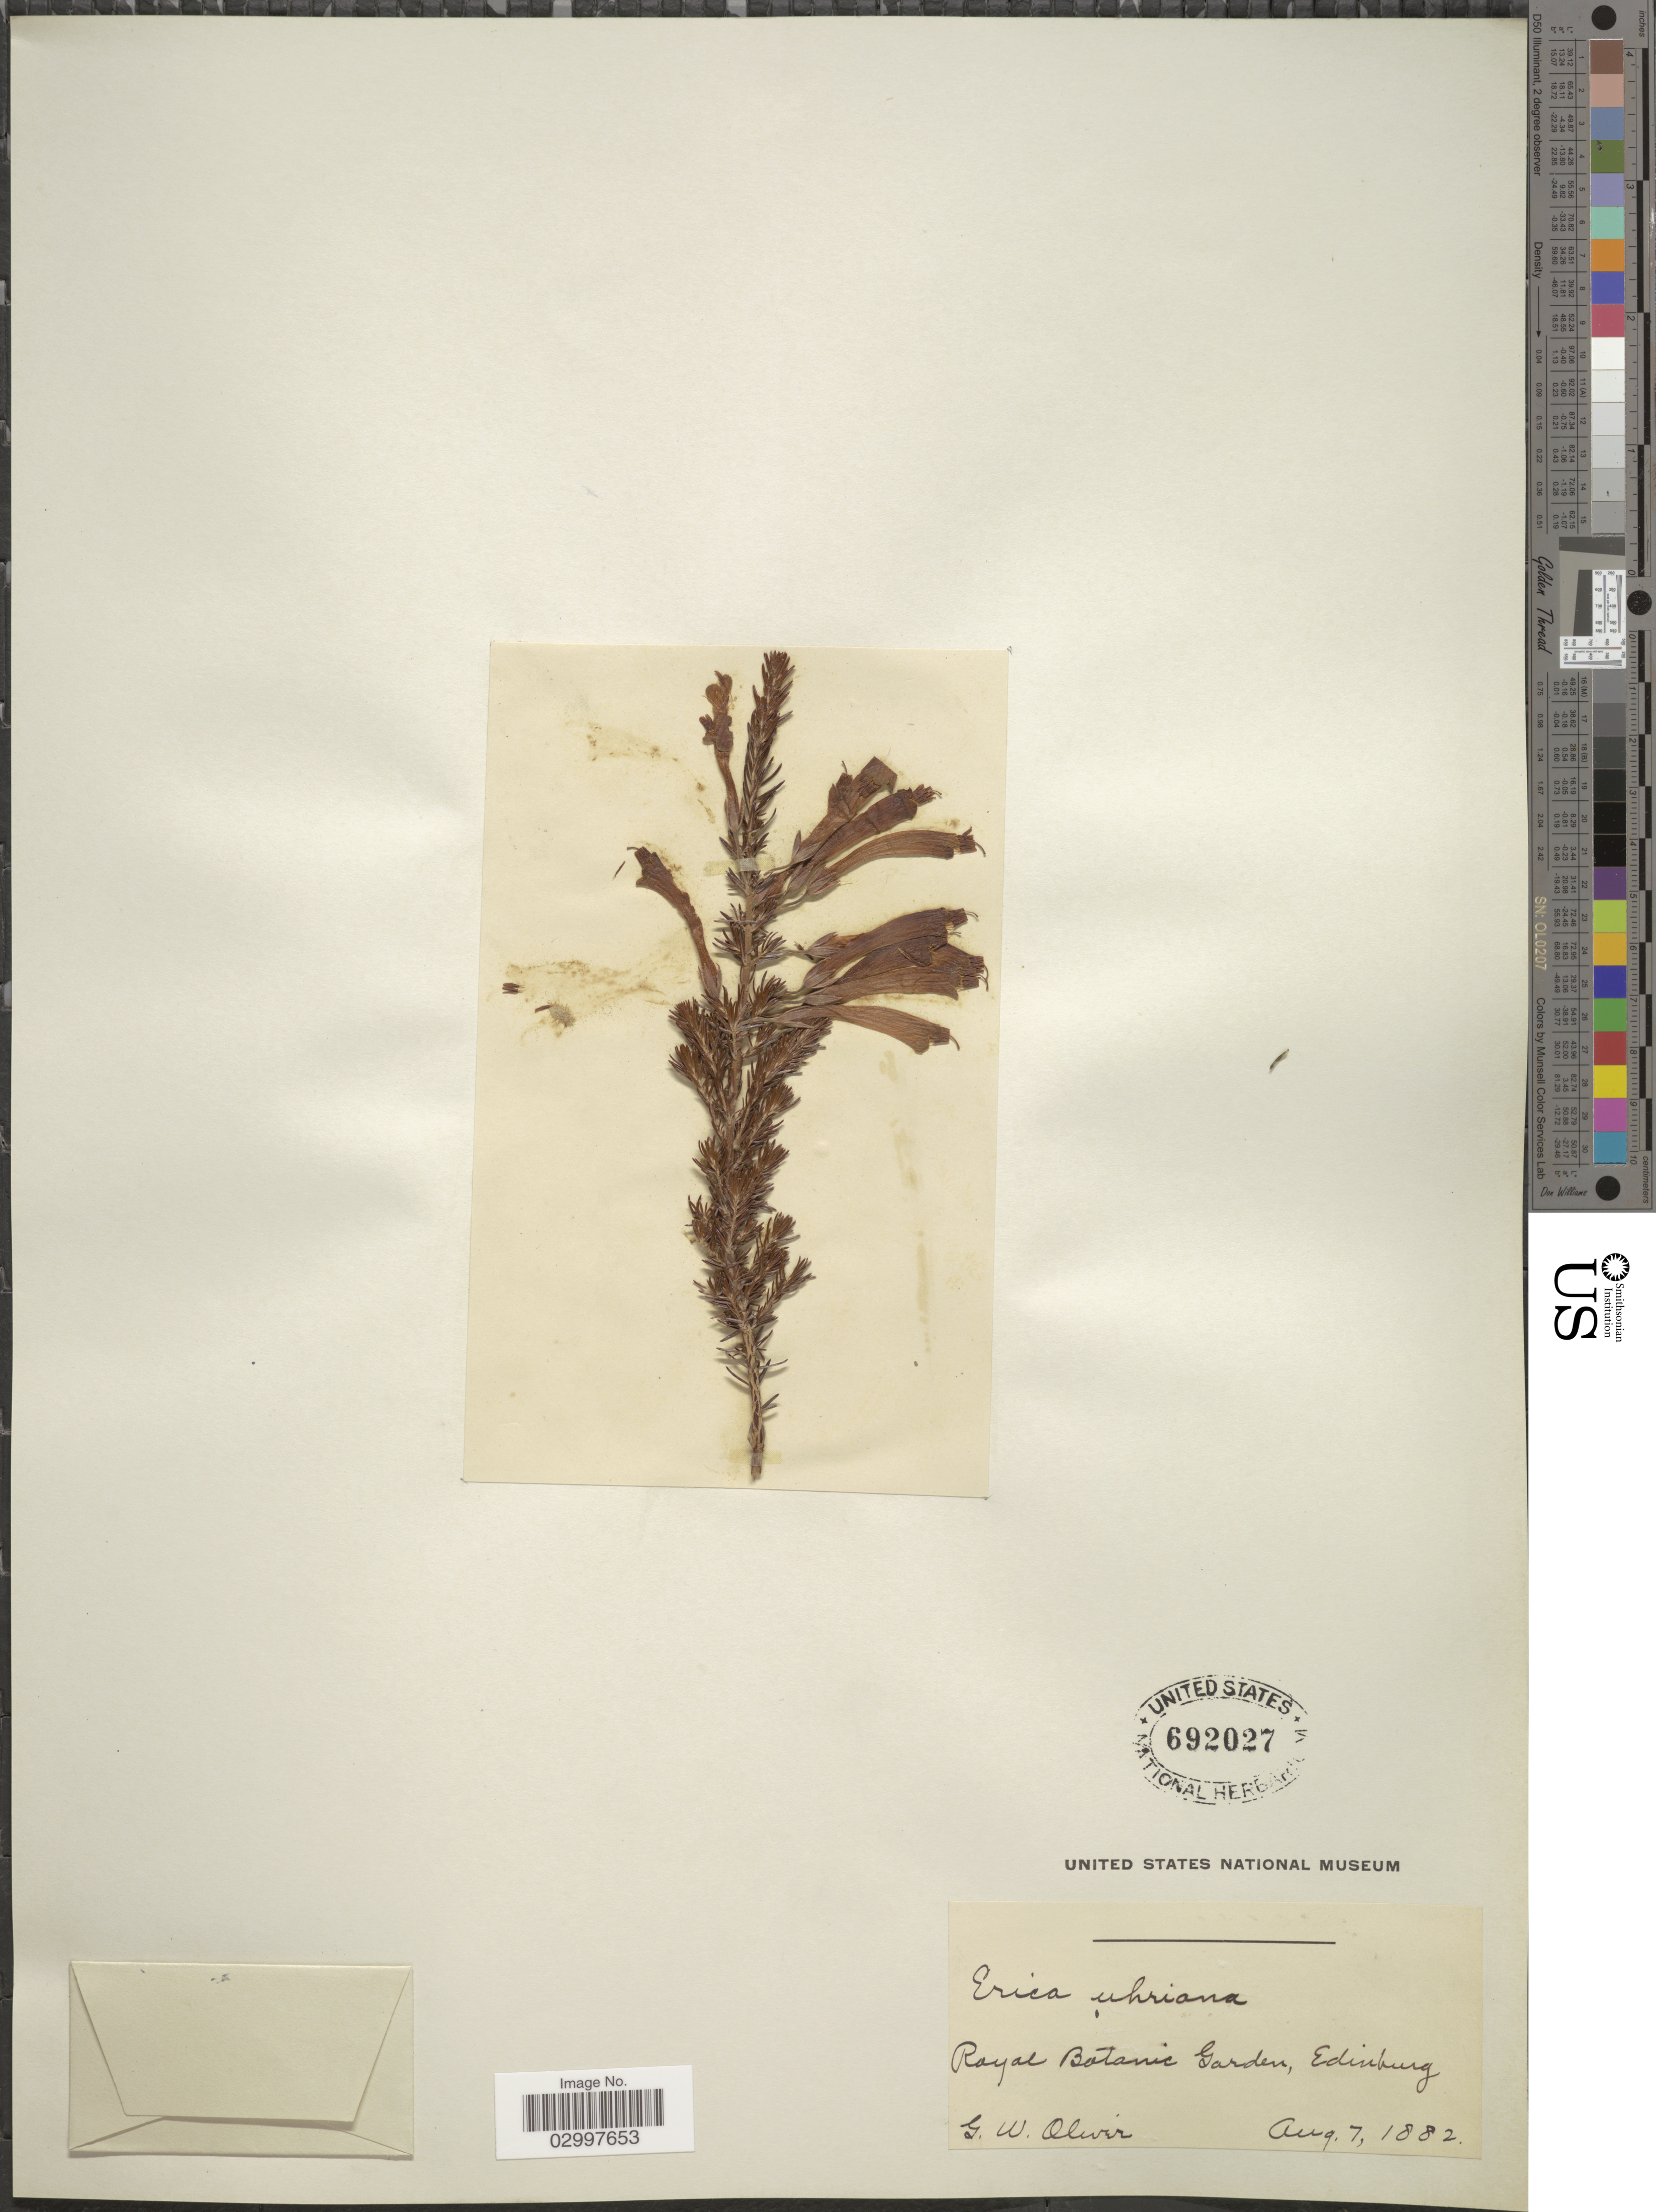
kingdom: Plantae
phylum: Tracheophyta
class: Magnoliopsida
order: Ericales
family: Ericaceae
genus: Erica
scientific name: Erica eweriana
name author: W.T. Aiton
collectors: G. W. Oliver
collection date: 1882-08-07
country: United Kingdom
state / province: Scotland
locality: Royal Botanic Garden, Edinburg.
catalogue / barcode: US 692027